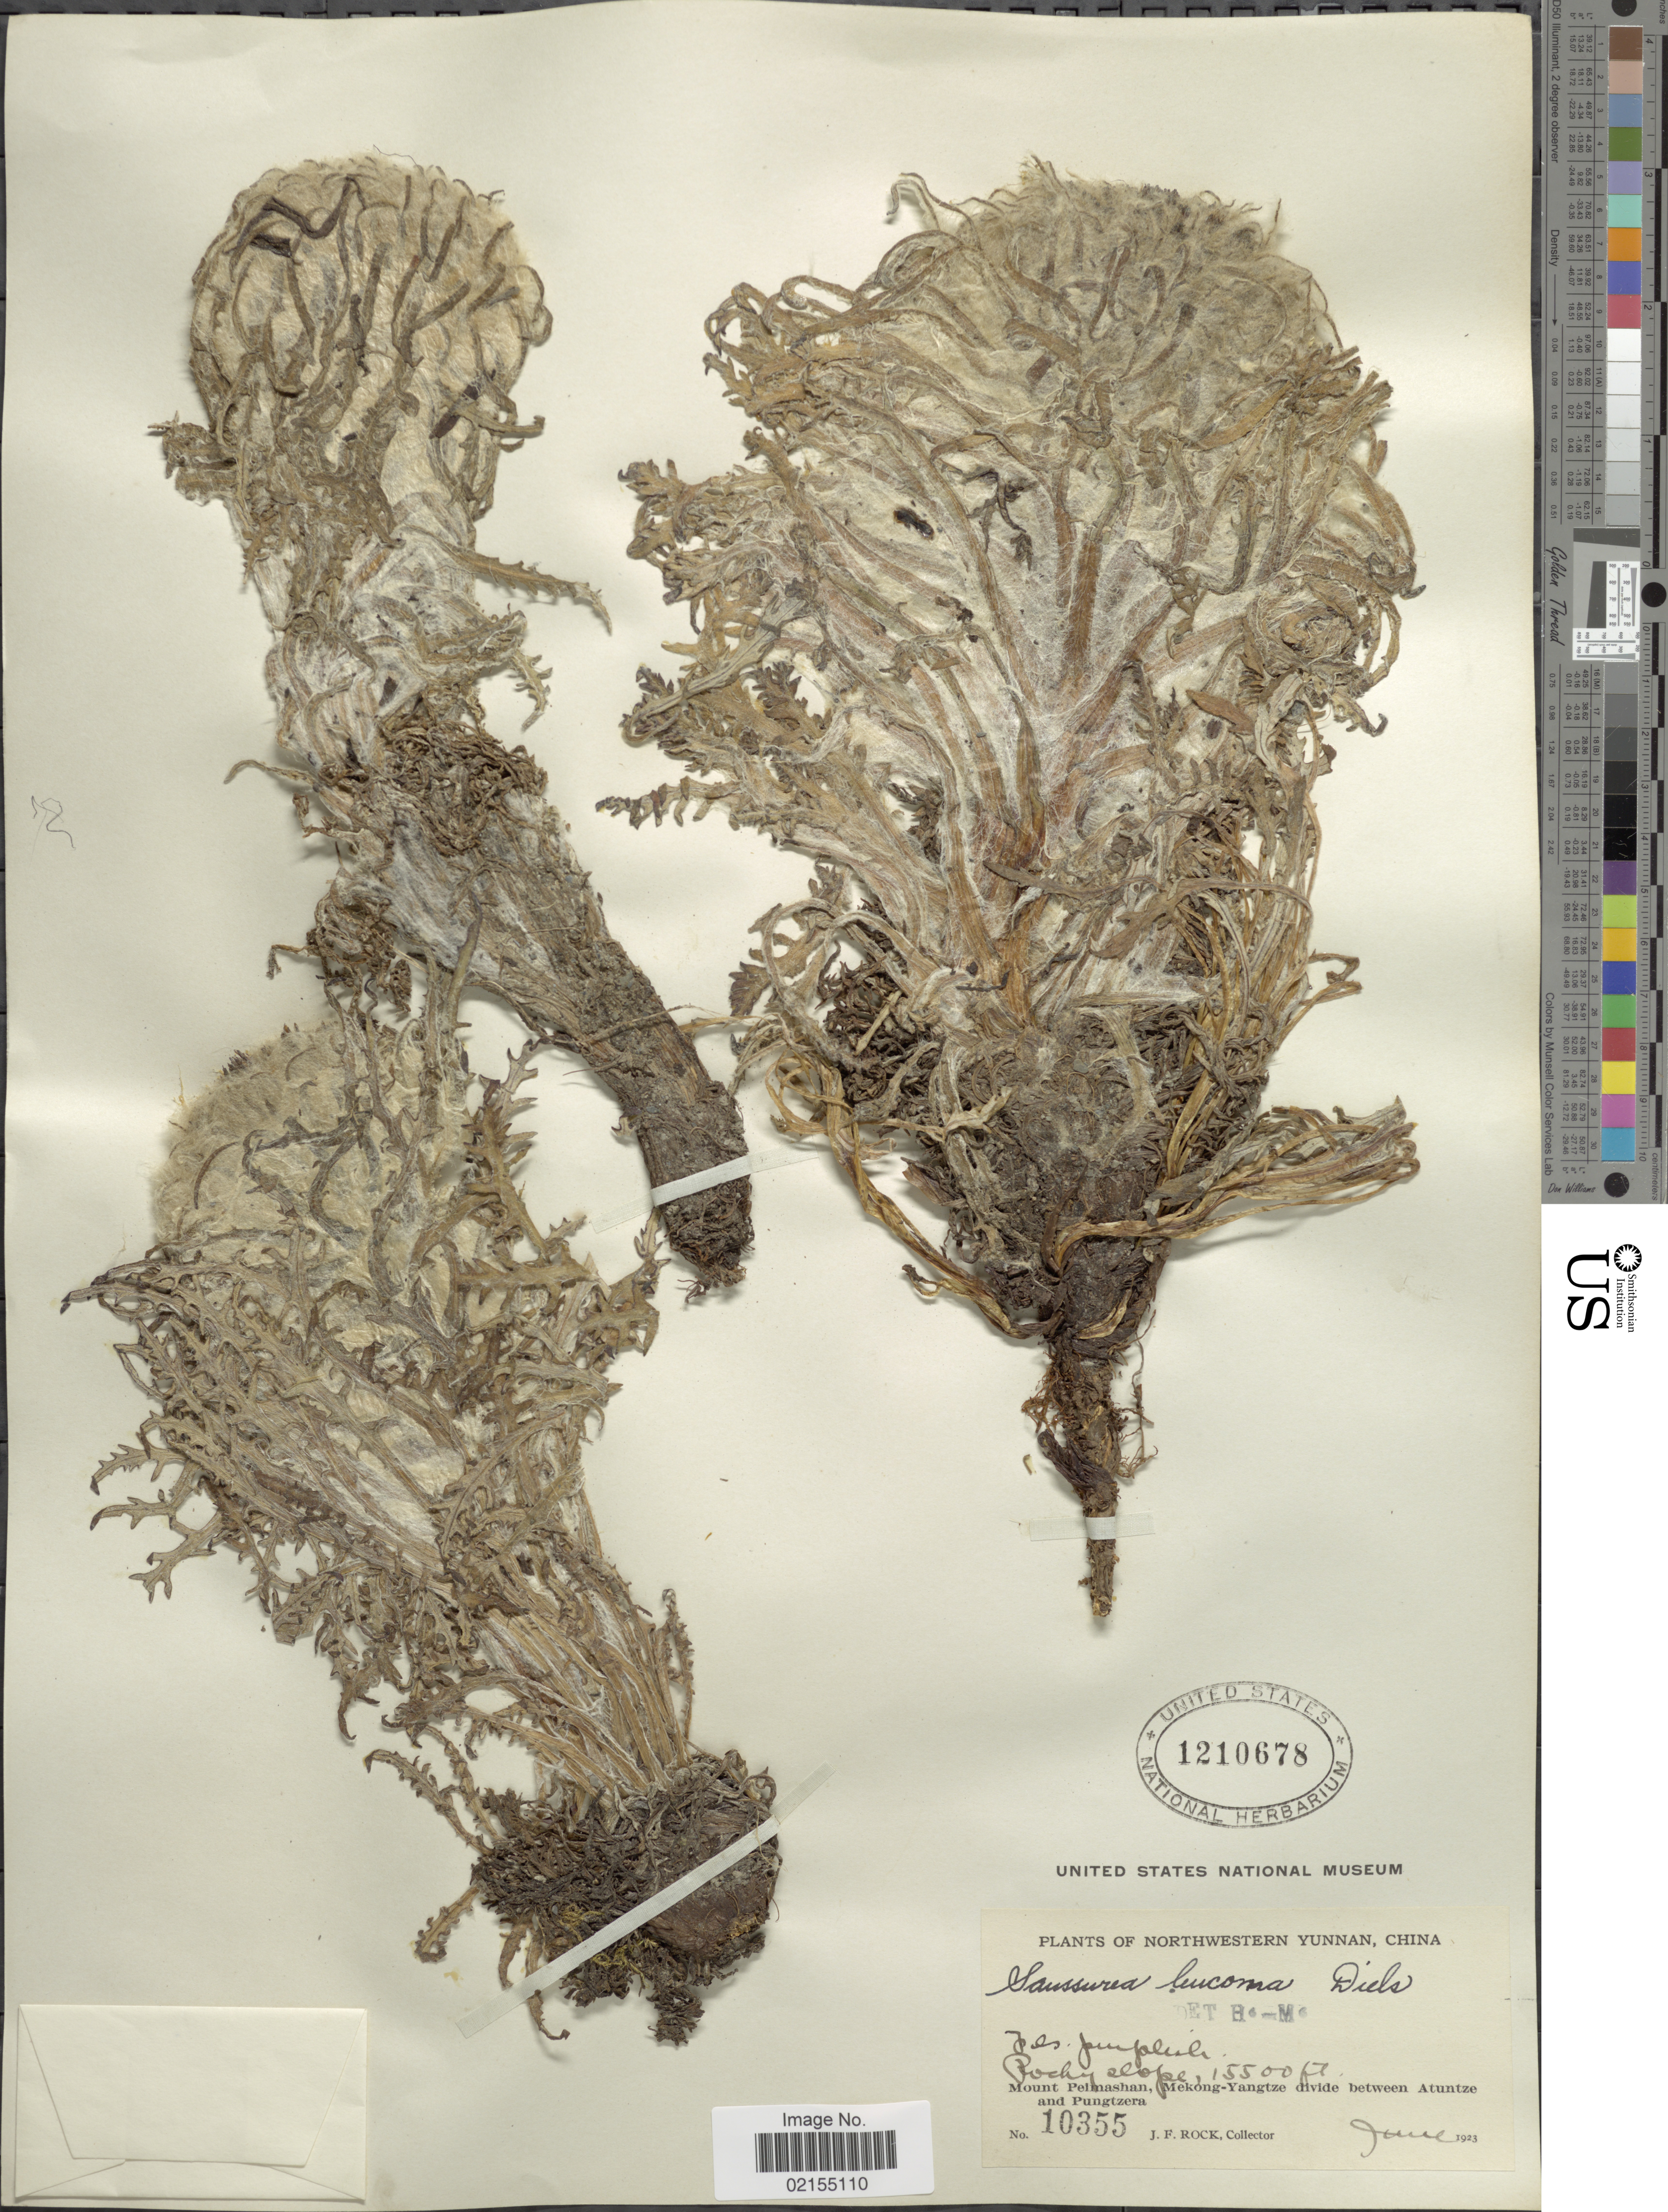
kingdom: Plantae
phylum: Tracheophyta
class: Magnoliopsida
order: Asterales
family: Asteraceae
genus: Saussurea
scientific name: Saussurea leucoma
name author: Diels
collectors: J. Rock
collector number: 10355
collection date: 1923-06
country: China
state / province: Yunnan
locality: Northwestern Yunnan, China, Mount Pelmashan, Mekong-Yangtze divide between Atuntze and Pungtzera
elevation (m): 4724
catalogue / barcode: US 12110678